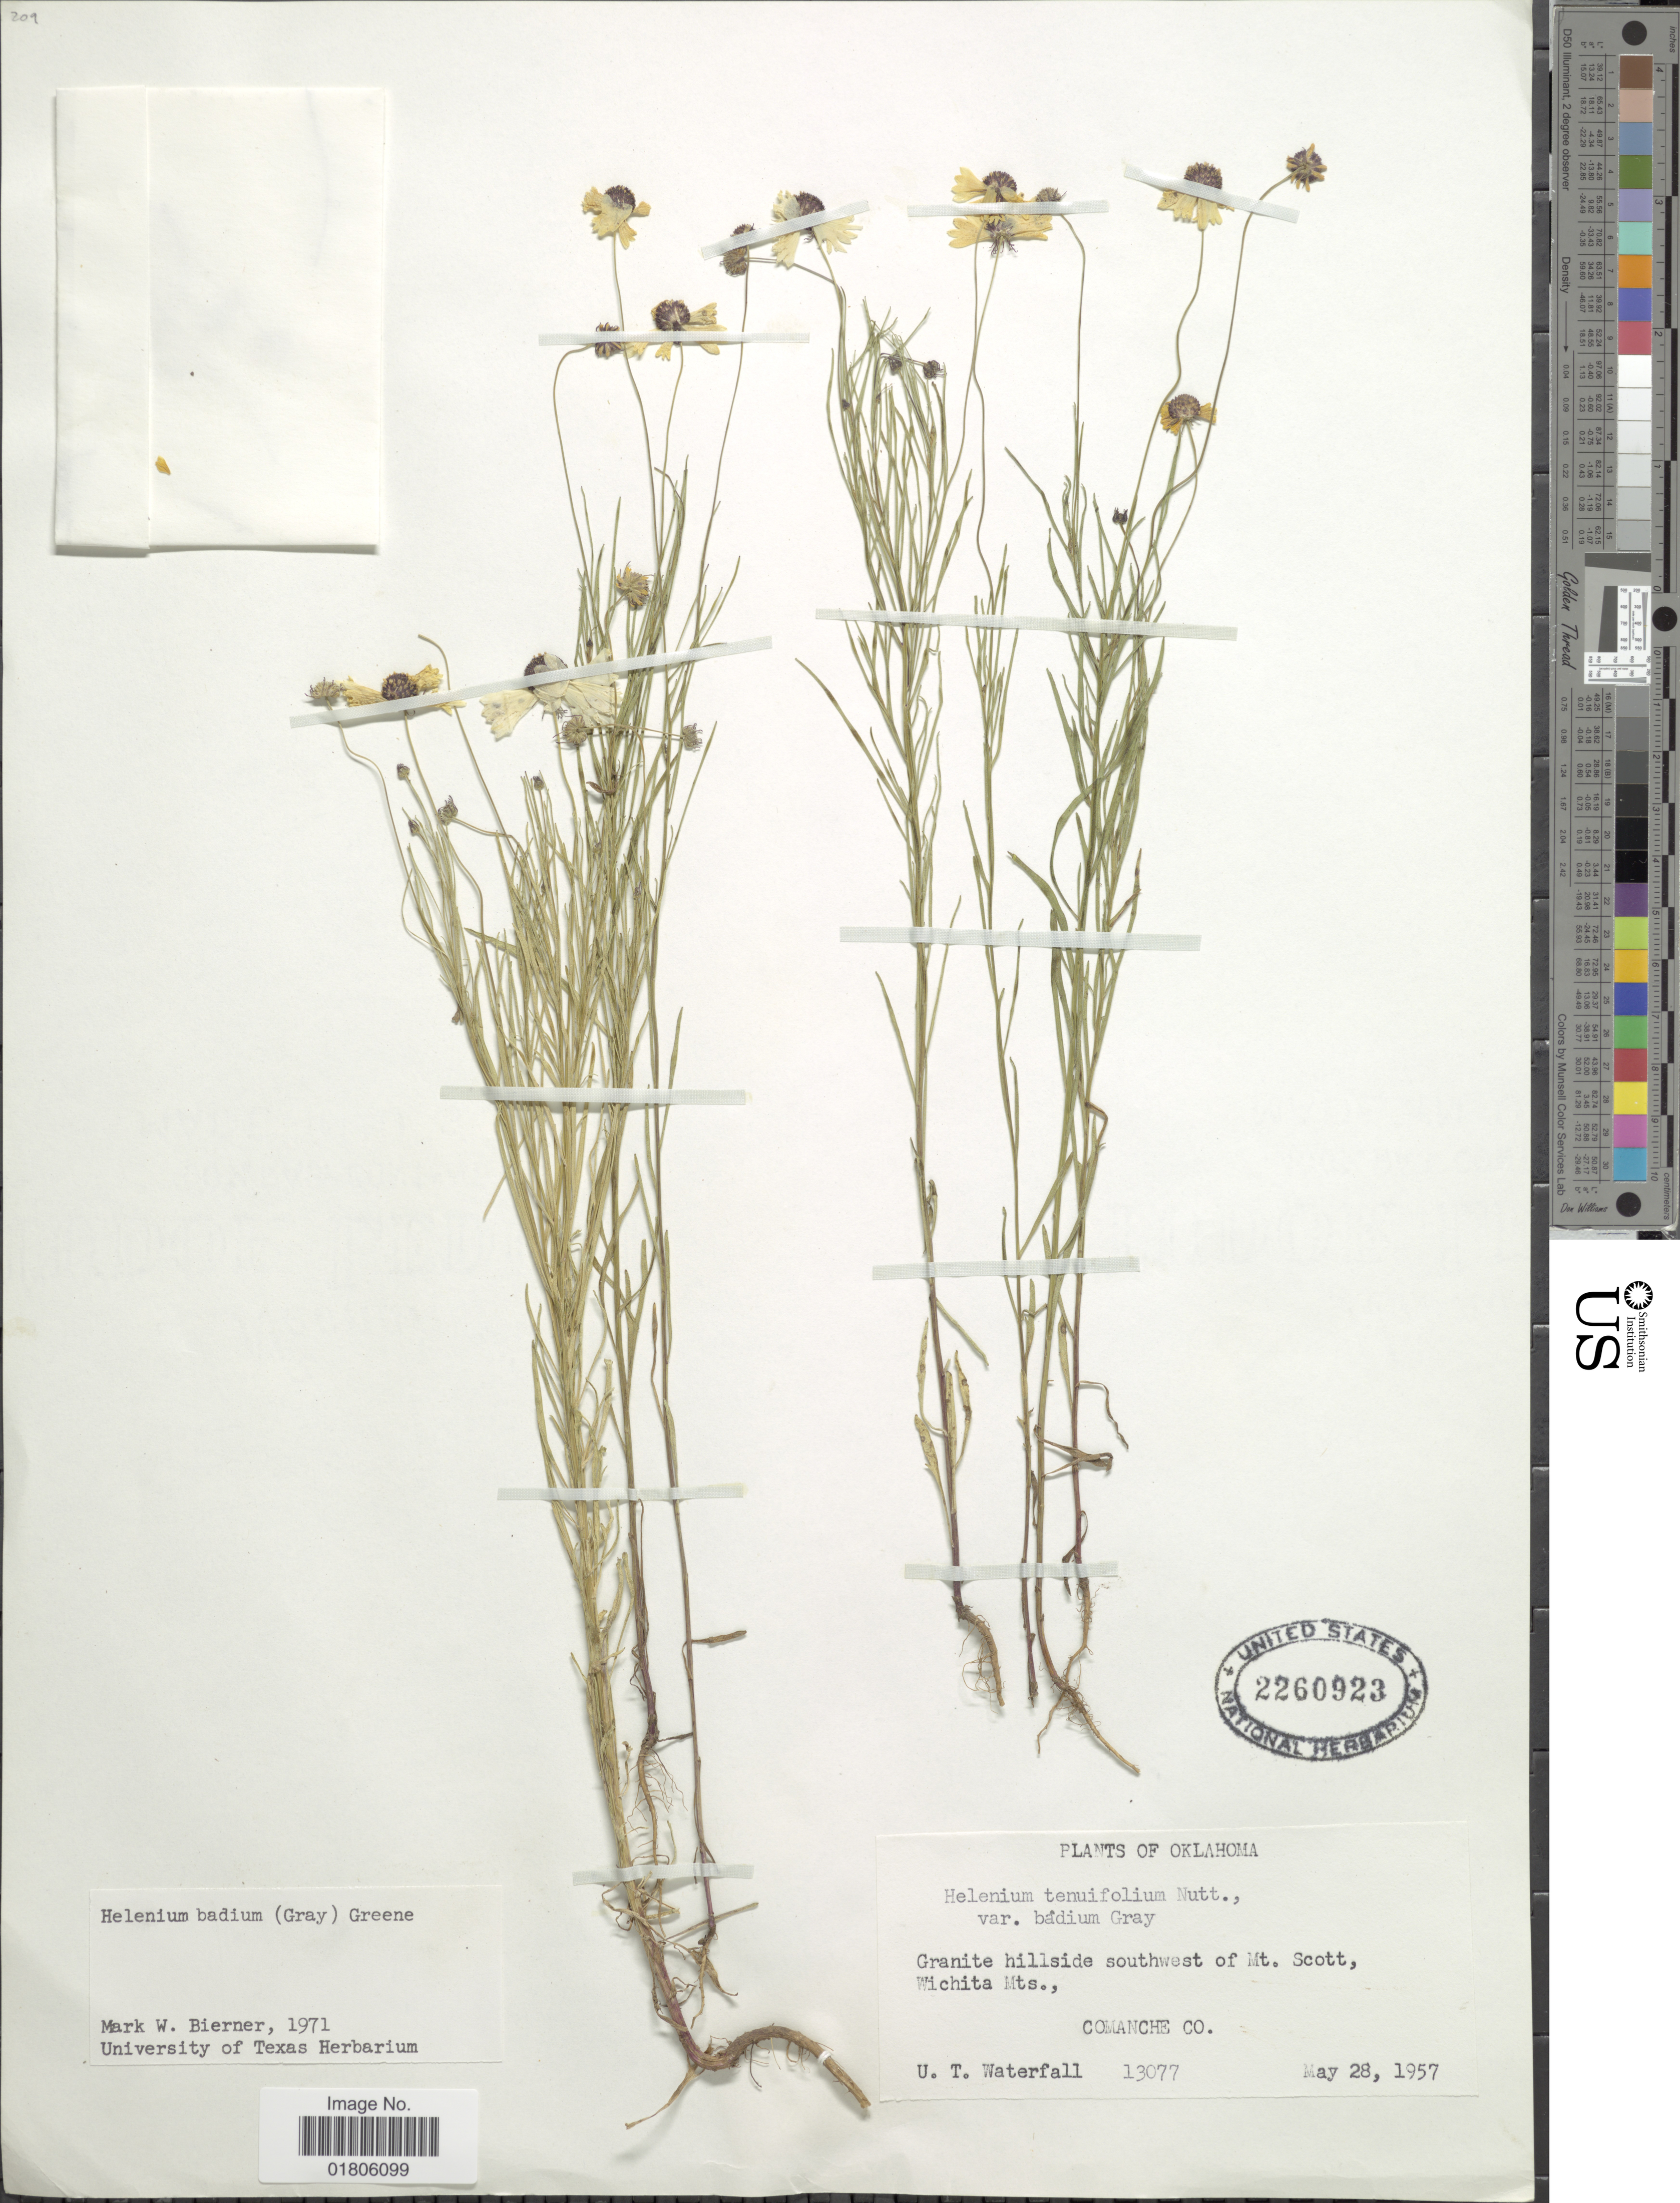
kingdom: Plantae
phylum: Tracheophyta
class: Magnoliopsida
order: Asterales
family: Asteraceae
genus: Helenium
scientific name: Helenium badium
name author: (A. Gray) Greene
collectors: U. T. Waterfall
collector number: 13077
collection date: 1957-05-28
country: United States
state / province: Oklahoma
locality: Granite hillside southwest of Mt. Scott, Wichita Mts. Comanche Co.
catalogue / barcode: US 2260923